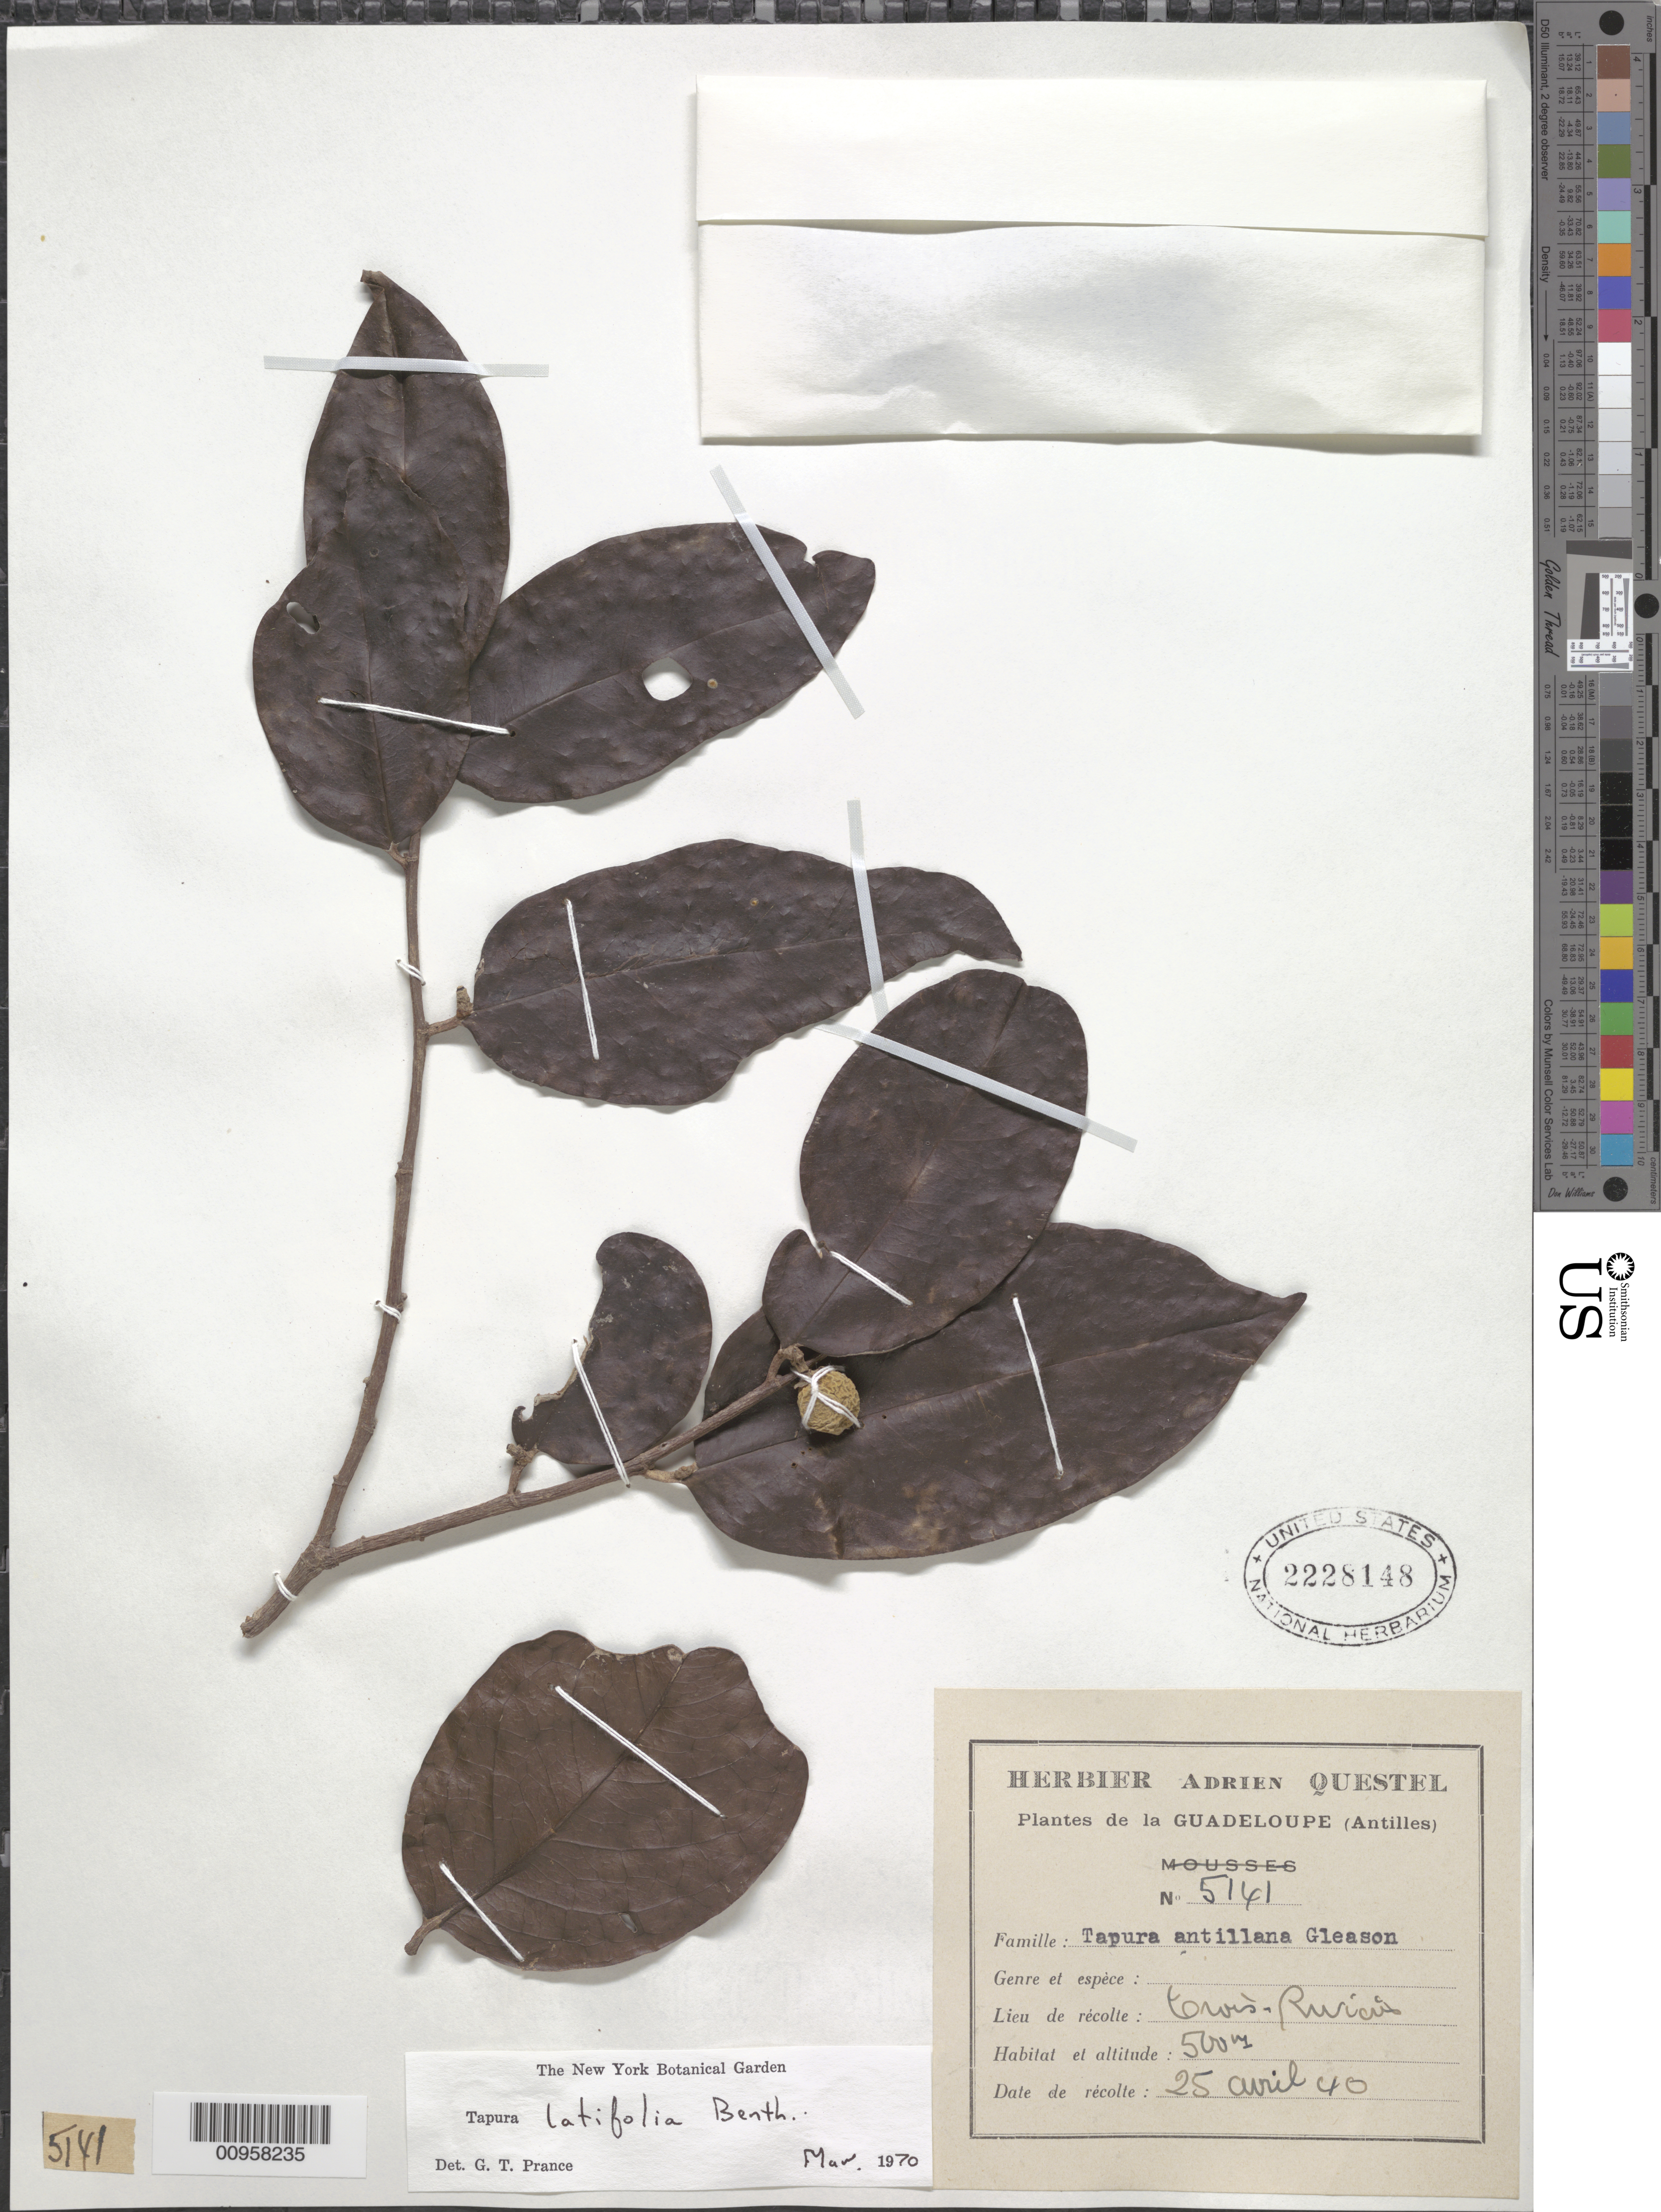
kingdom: Plantae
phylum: Tracheophyta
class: Magnoliopsida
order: Malpighiales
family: Dichapetalaceae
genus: Tapura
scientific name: Tapura latifolia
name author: Benth.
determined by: Prance, G. T.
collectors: A. Questel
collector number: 5141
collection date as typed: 25 Apr 1940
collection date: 1940-04-25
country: Guadeloupe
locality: Trois Rivières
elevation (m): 500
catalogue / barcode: US 2228148